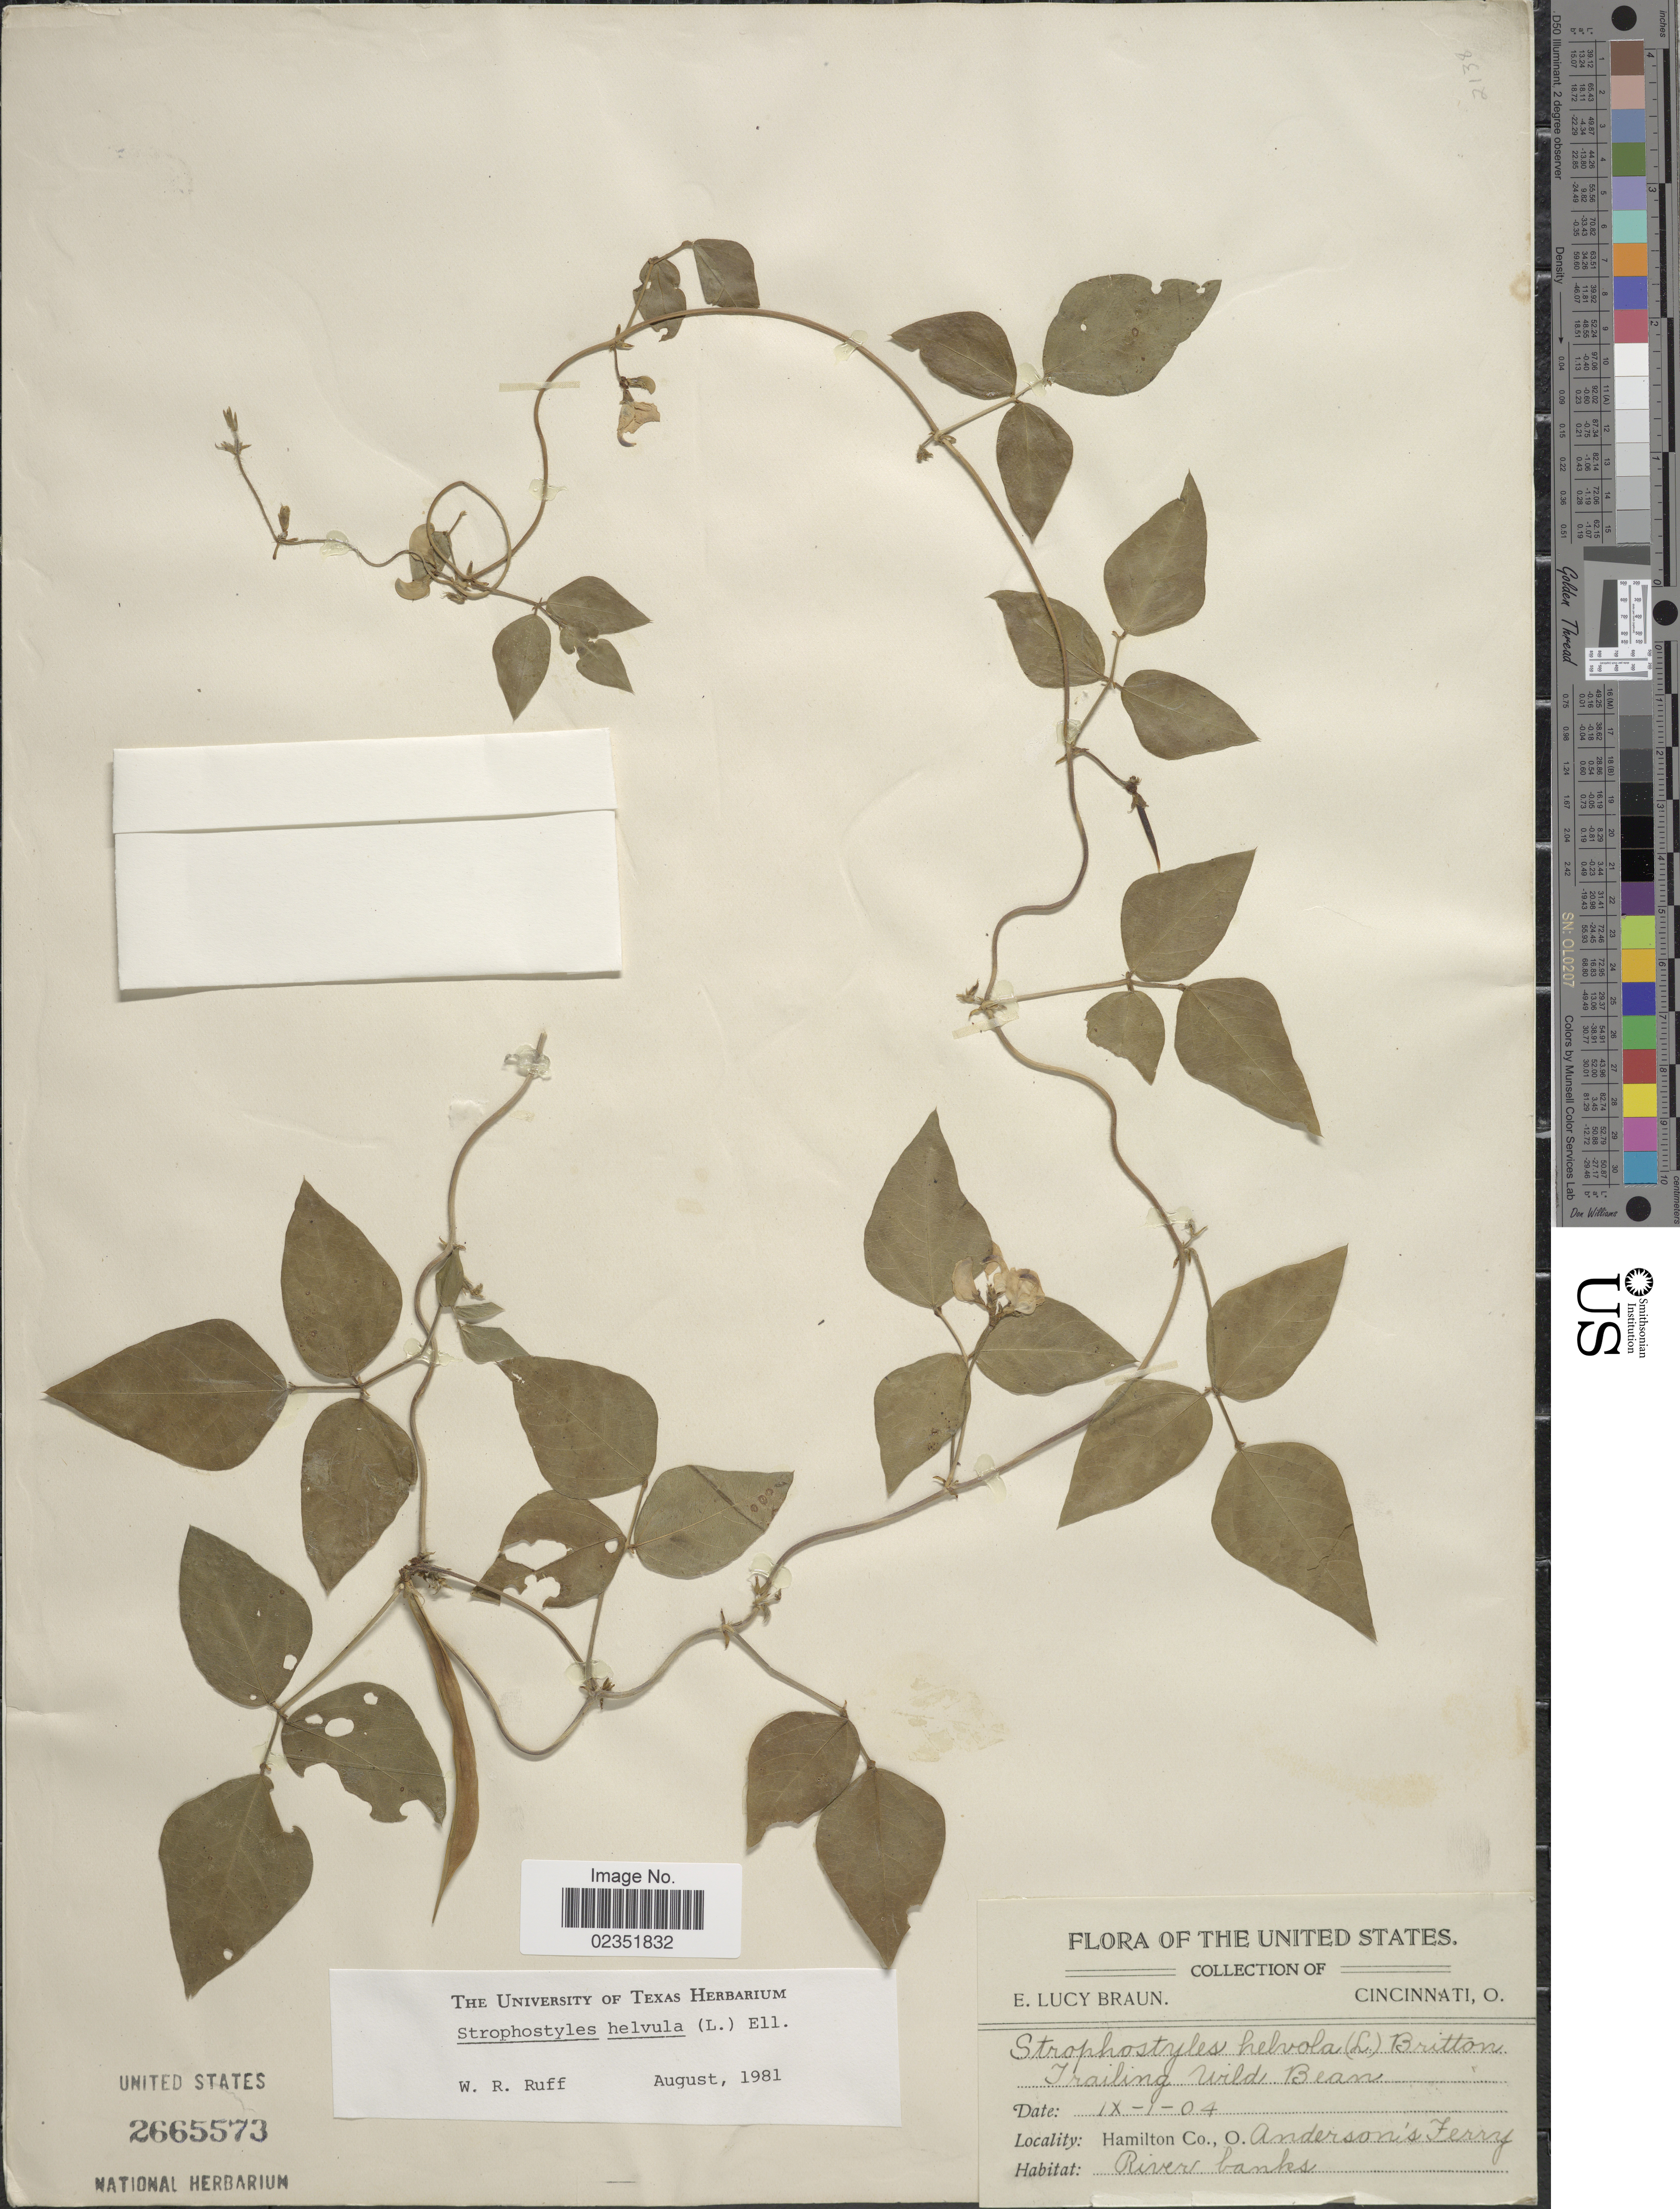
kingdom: Plantae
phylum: Tracheophyta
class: Magnoliopsida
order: Fabales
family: Fabaceae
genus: Strophostyles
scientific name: Strophostyles helvola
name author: (L.) Elliott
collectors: E. L. Braun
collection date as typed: Transcribed d/m/y: 1/9/4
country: United States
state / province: Ohio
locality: Hamilton Co., Anderson's Ferry, River banks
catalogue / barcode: US 2665573